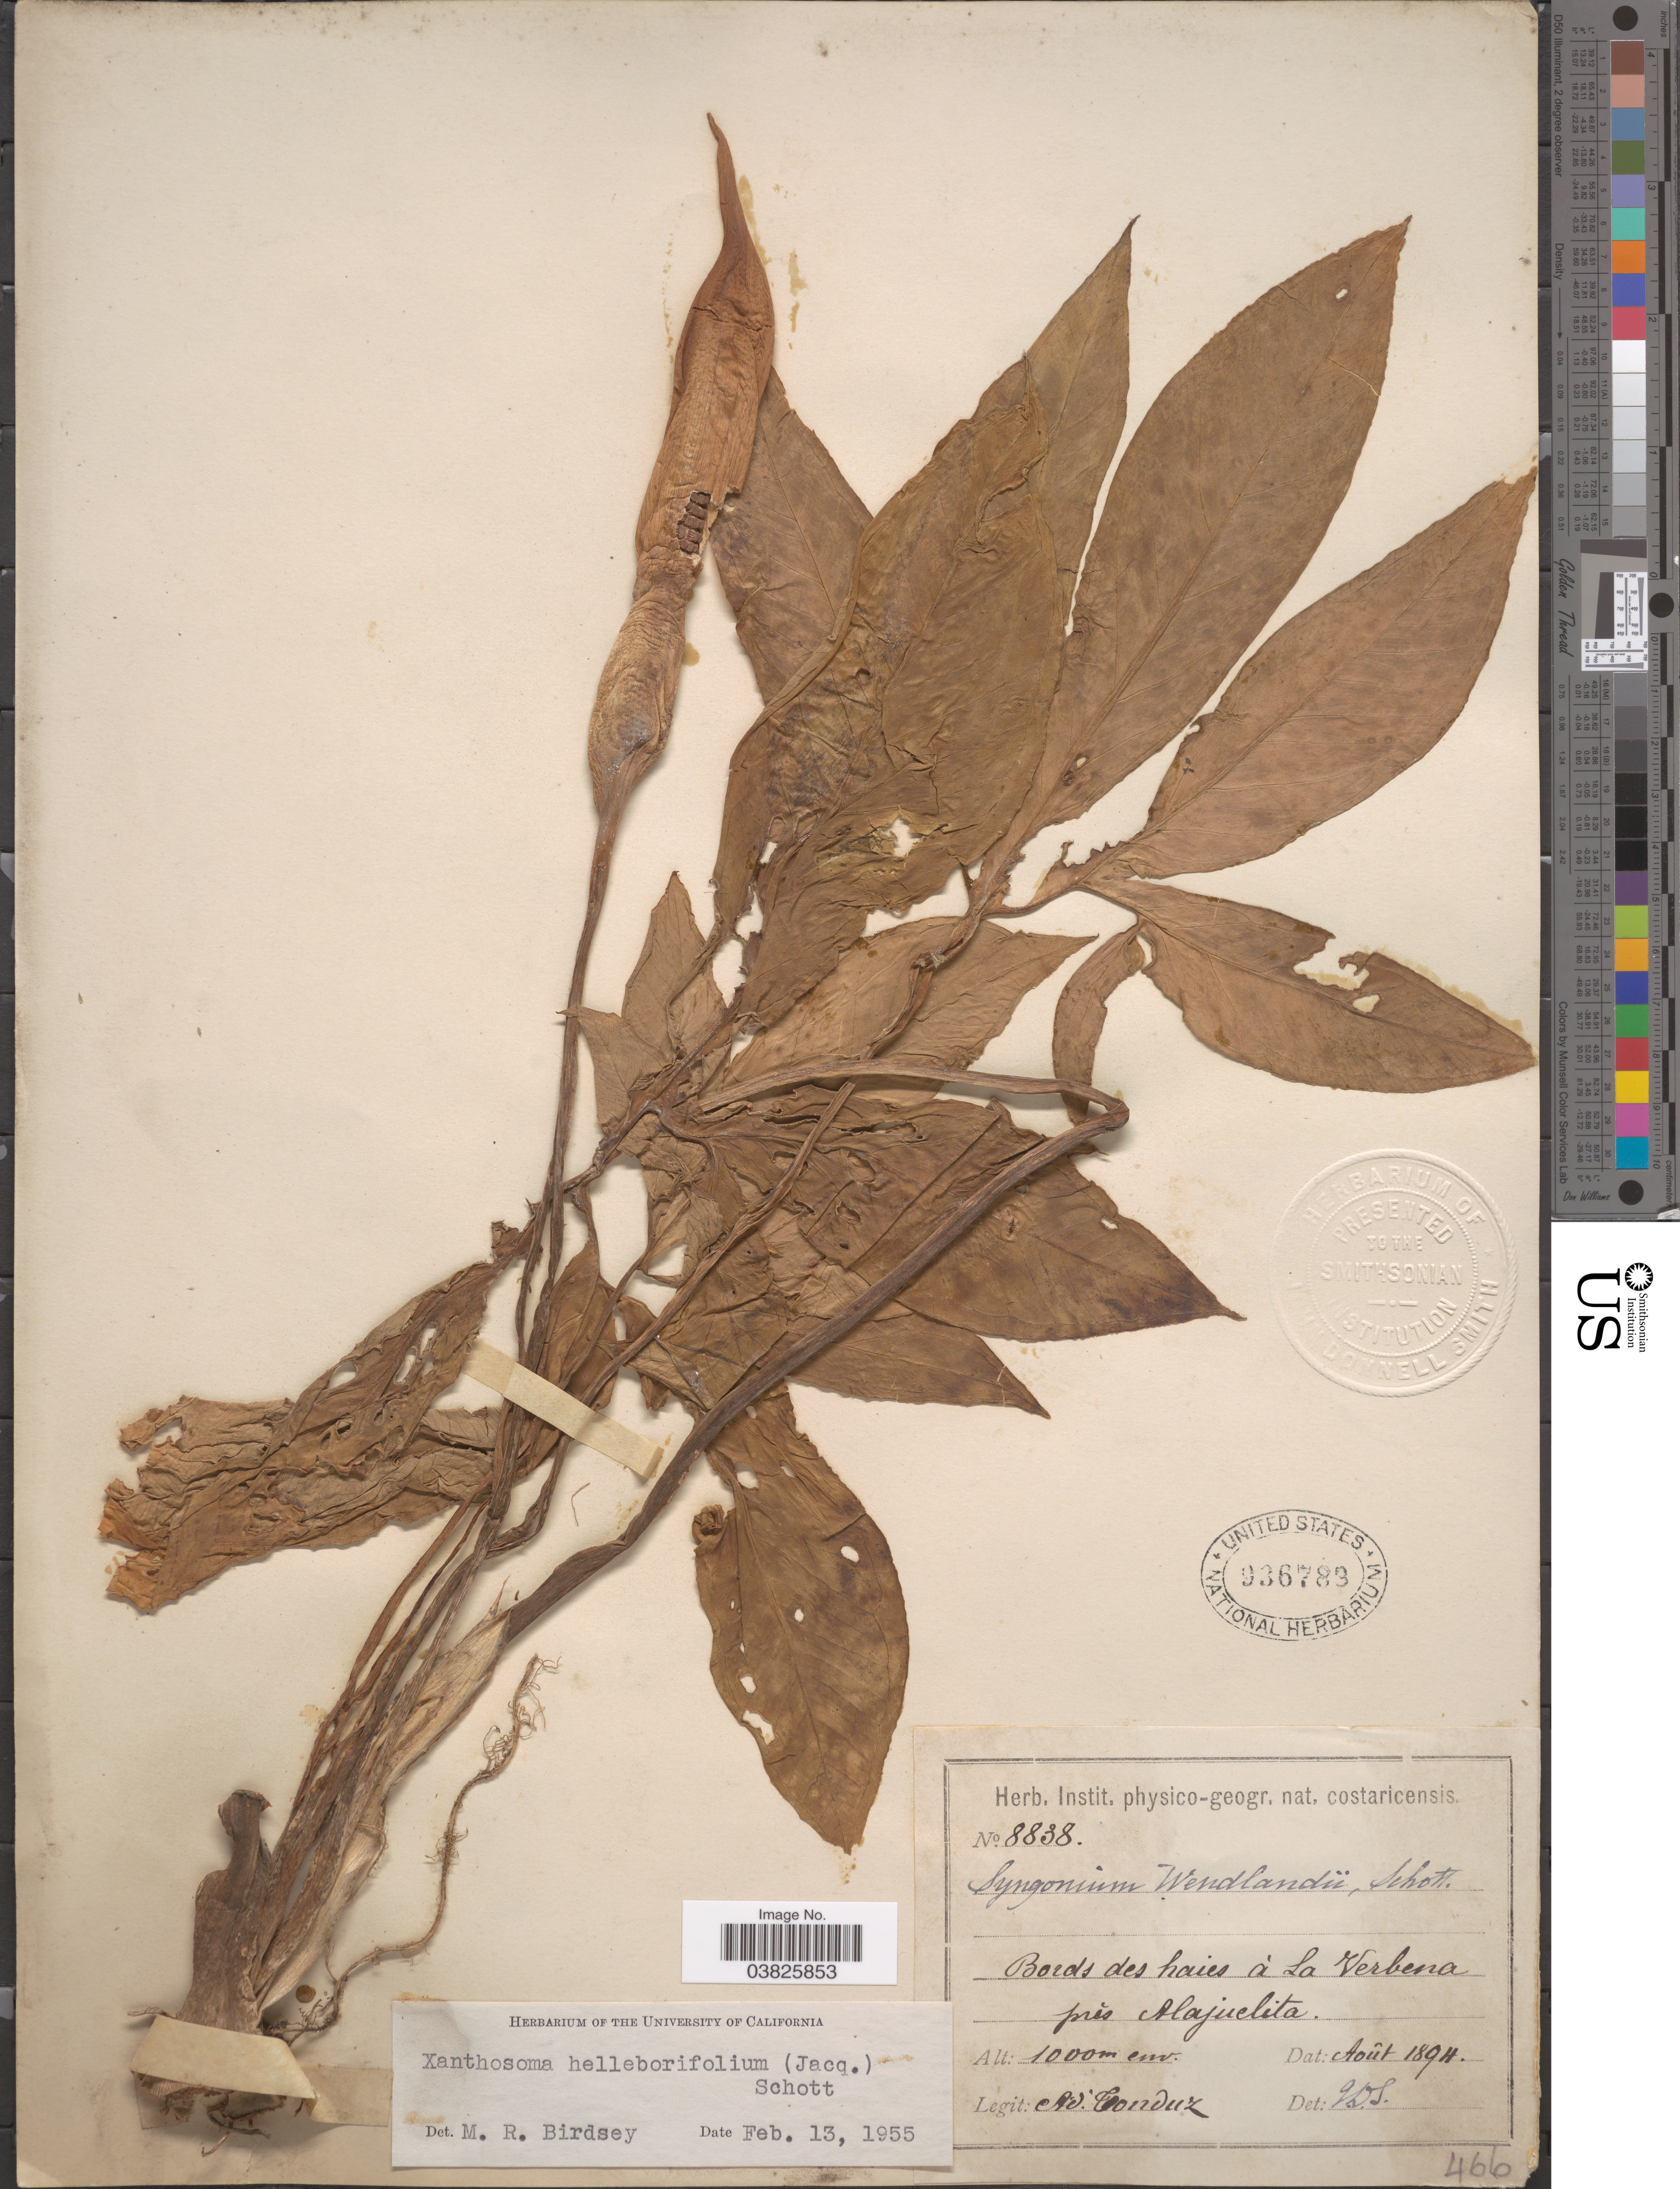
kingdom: Plantae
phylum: Tracheophyta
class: Liliopsida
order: Alismatales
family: Araceae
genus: Xanthosoma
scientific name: Xanthosoma helleborifolium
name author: (Jacq.) Schott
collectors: A. Tonduz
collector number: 8838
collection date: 1894-08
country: Costa Rica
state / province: Alajuela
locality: Bords des haies à La Verbena près Alajuelita.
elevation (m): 1000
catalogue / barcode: US 936783